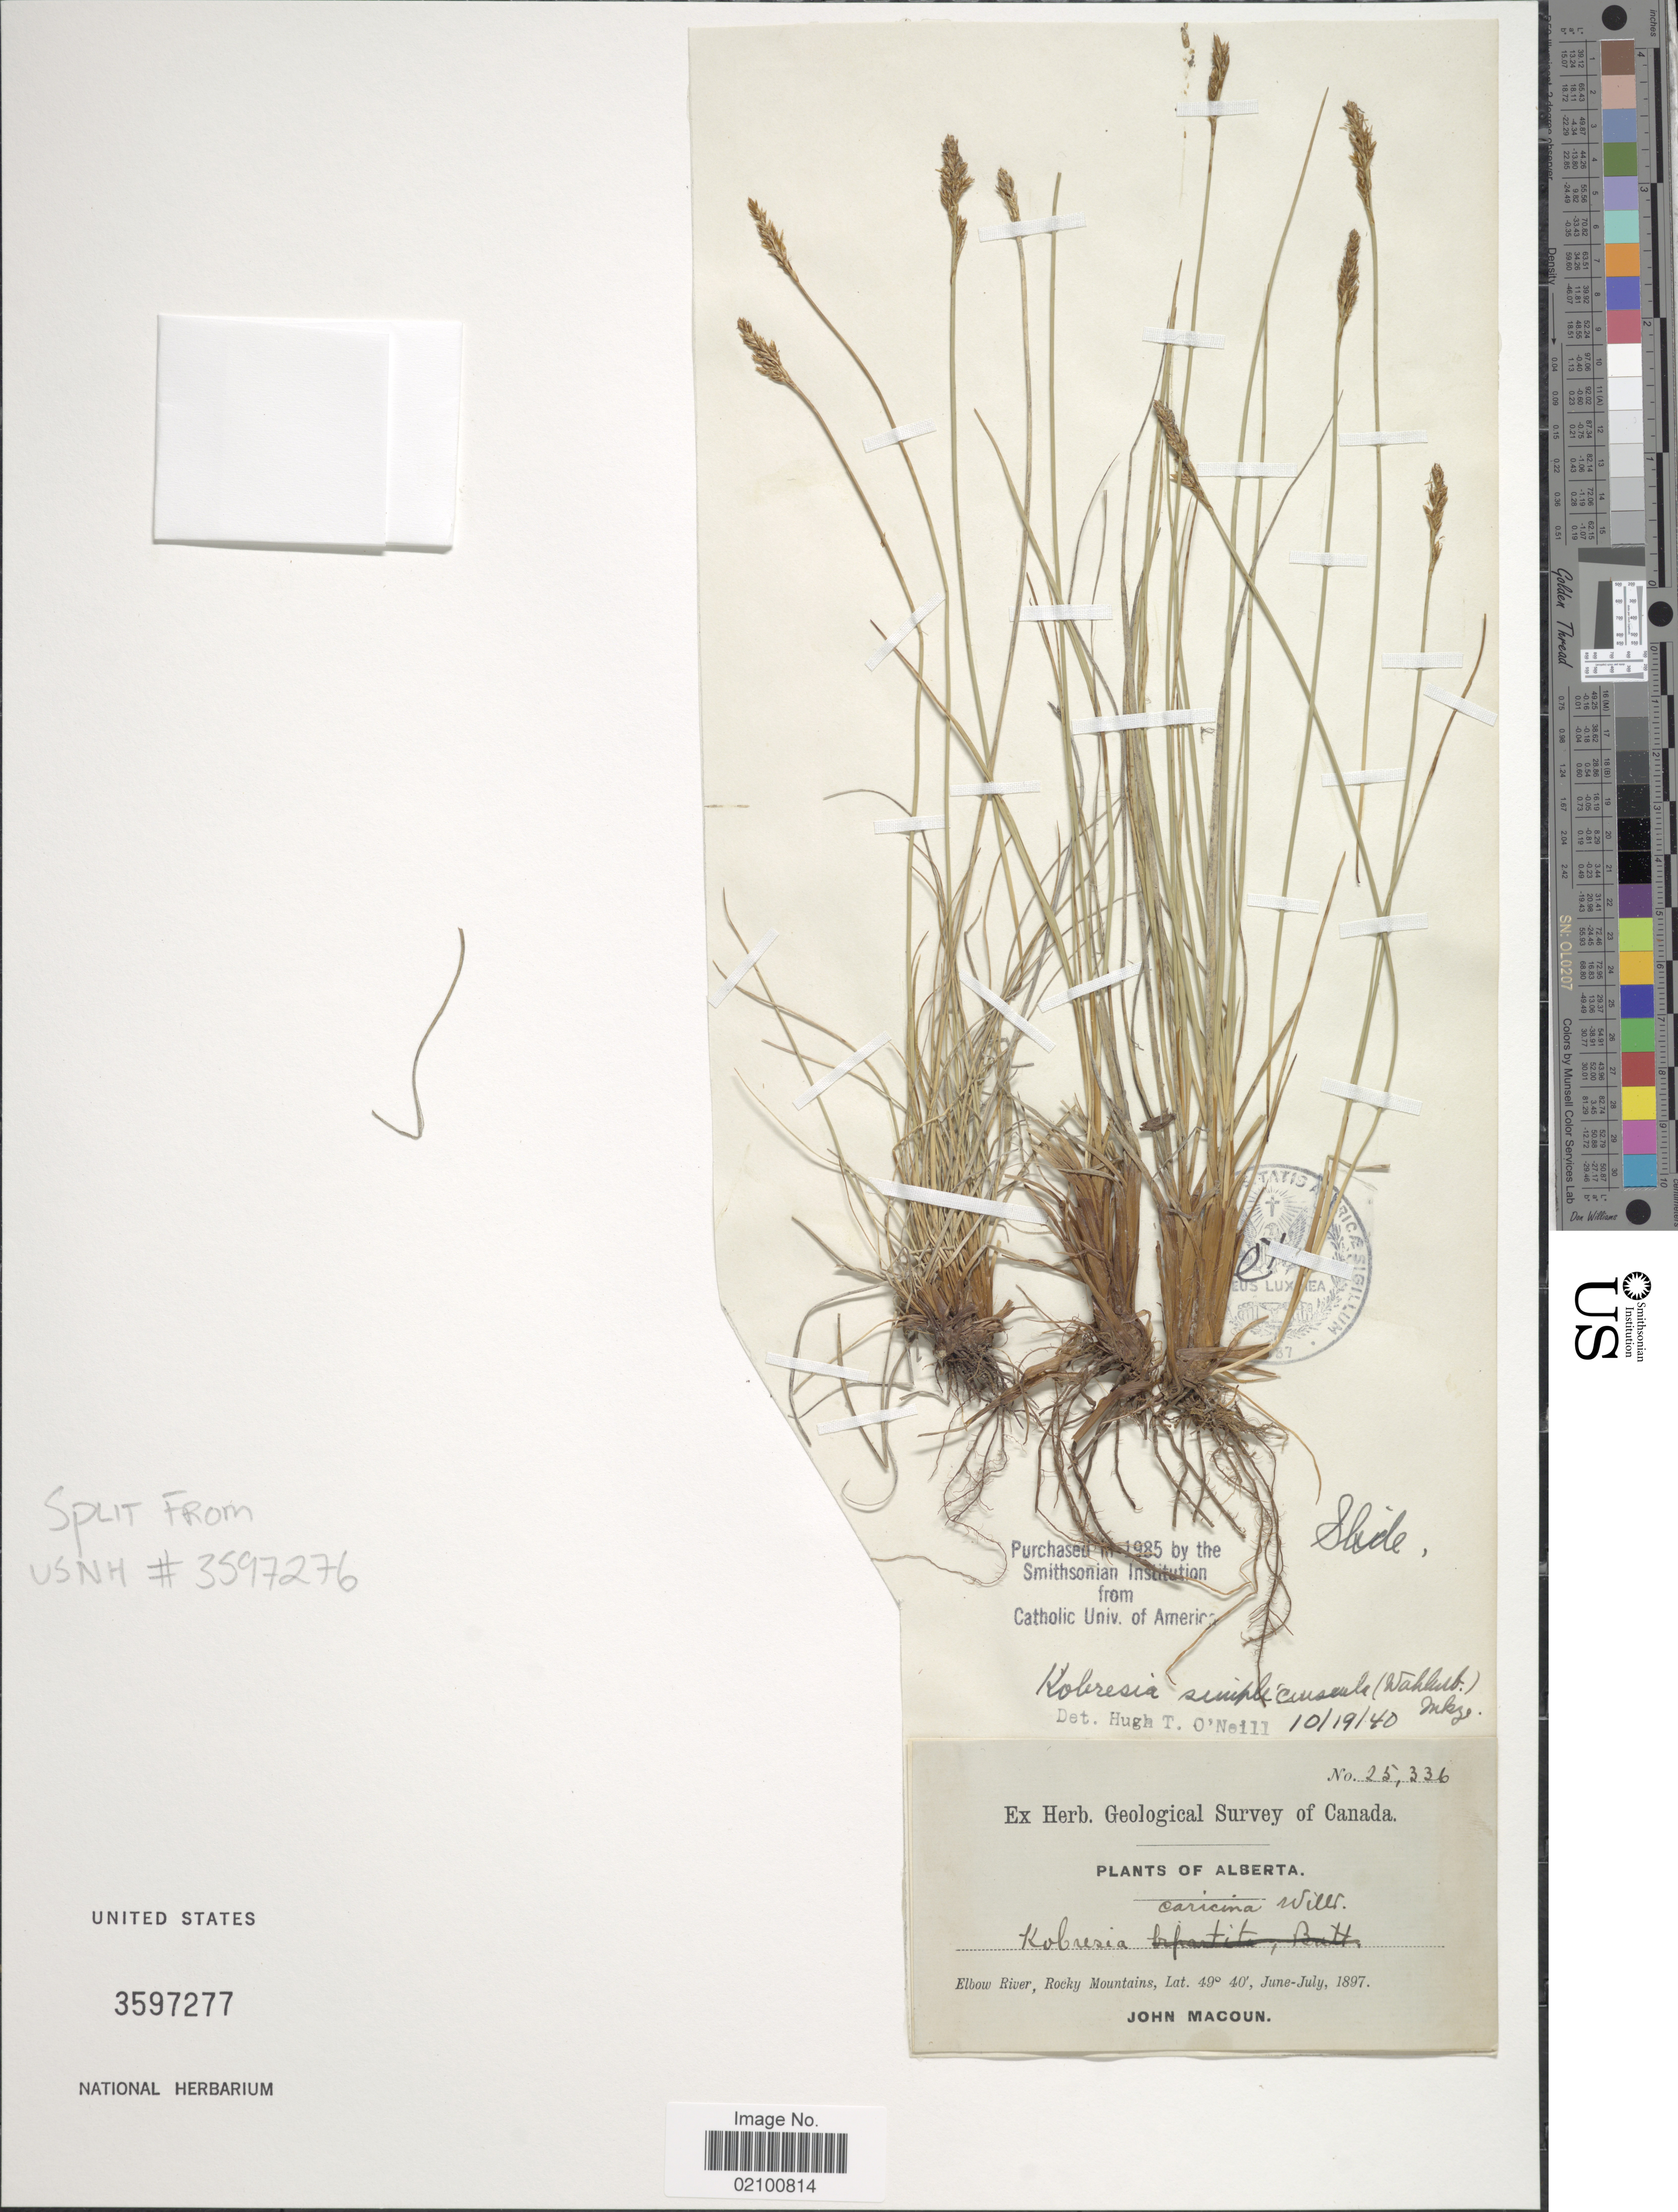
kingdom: Plantae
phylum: Tracheophyta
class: Liliopsida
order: Poales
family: Cyperaceae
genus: Carex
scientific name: Carex simpliciuscula subsp. simpliciuscula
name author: Wahlenb.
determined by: Strong, M. T., (US), Smithsonian Institution - National Museum of Natural History (UNITED STATES)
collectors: J. Macoun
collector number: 25336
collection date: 1897-06/1897-07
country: Canada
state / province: Alberta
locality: Elbow River, Rocky Mountains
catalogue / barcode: US 3597277